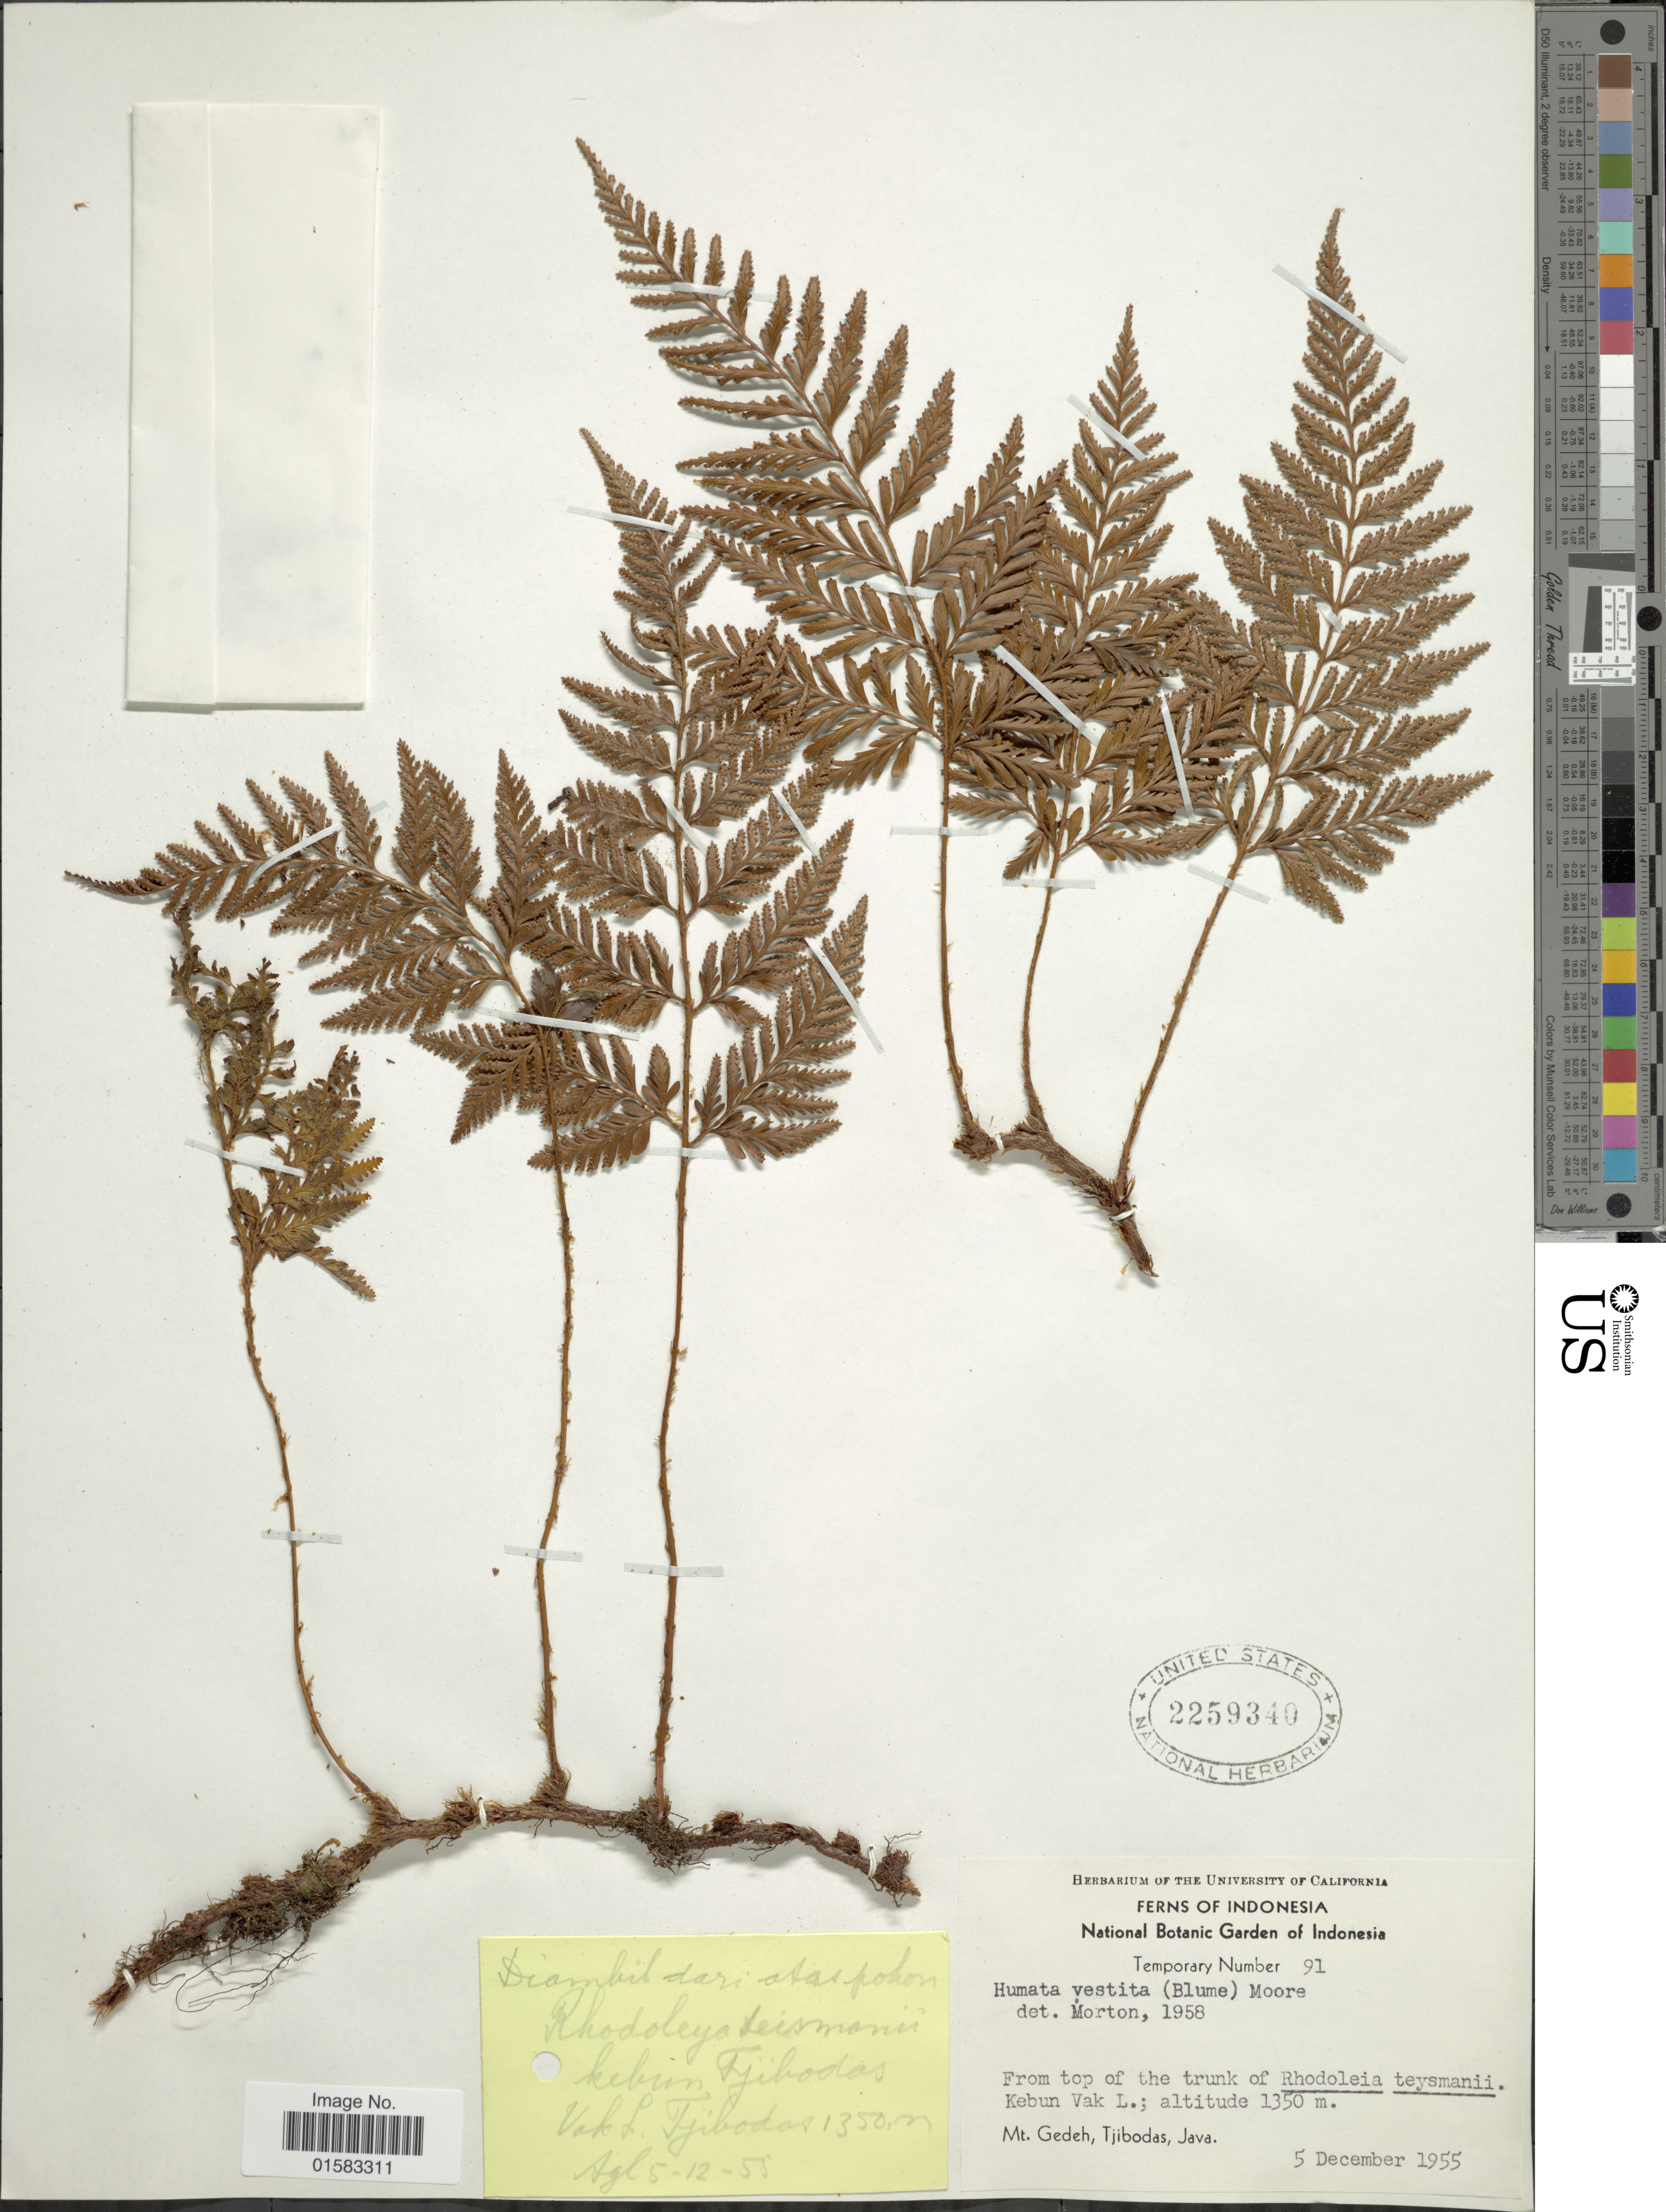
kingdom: Plantae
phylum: Tracheophyta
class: Polypodiopsida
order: Polypodiales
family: Davalliaceae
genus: Davallia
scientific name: Davallia repens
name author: (L. f.) Kuhn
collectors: National Botanic Garden of Indonesia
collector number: Temporary Number 91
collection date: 1955-12-05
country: Indonesia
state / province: Java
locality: Mt. Gedeh, Tjibodas, Kebun Vak L.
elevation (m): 1350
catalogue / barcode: US 2259340